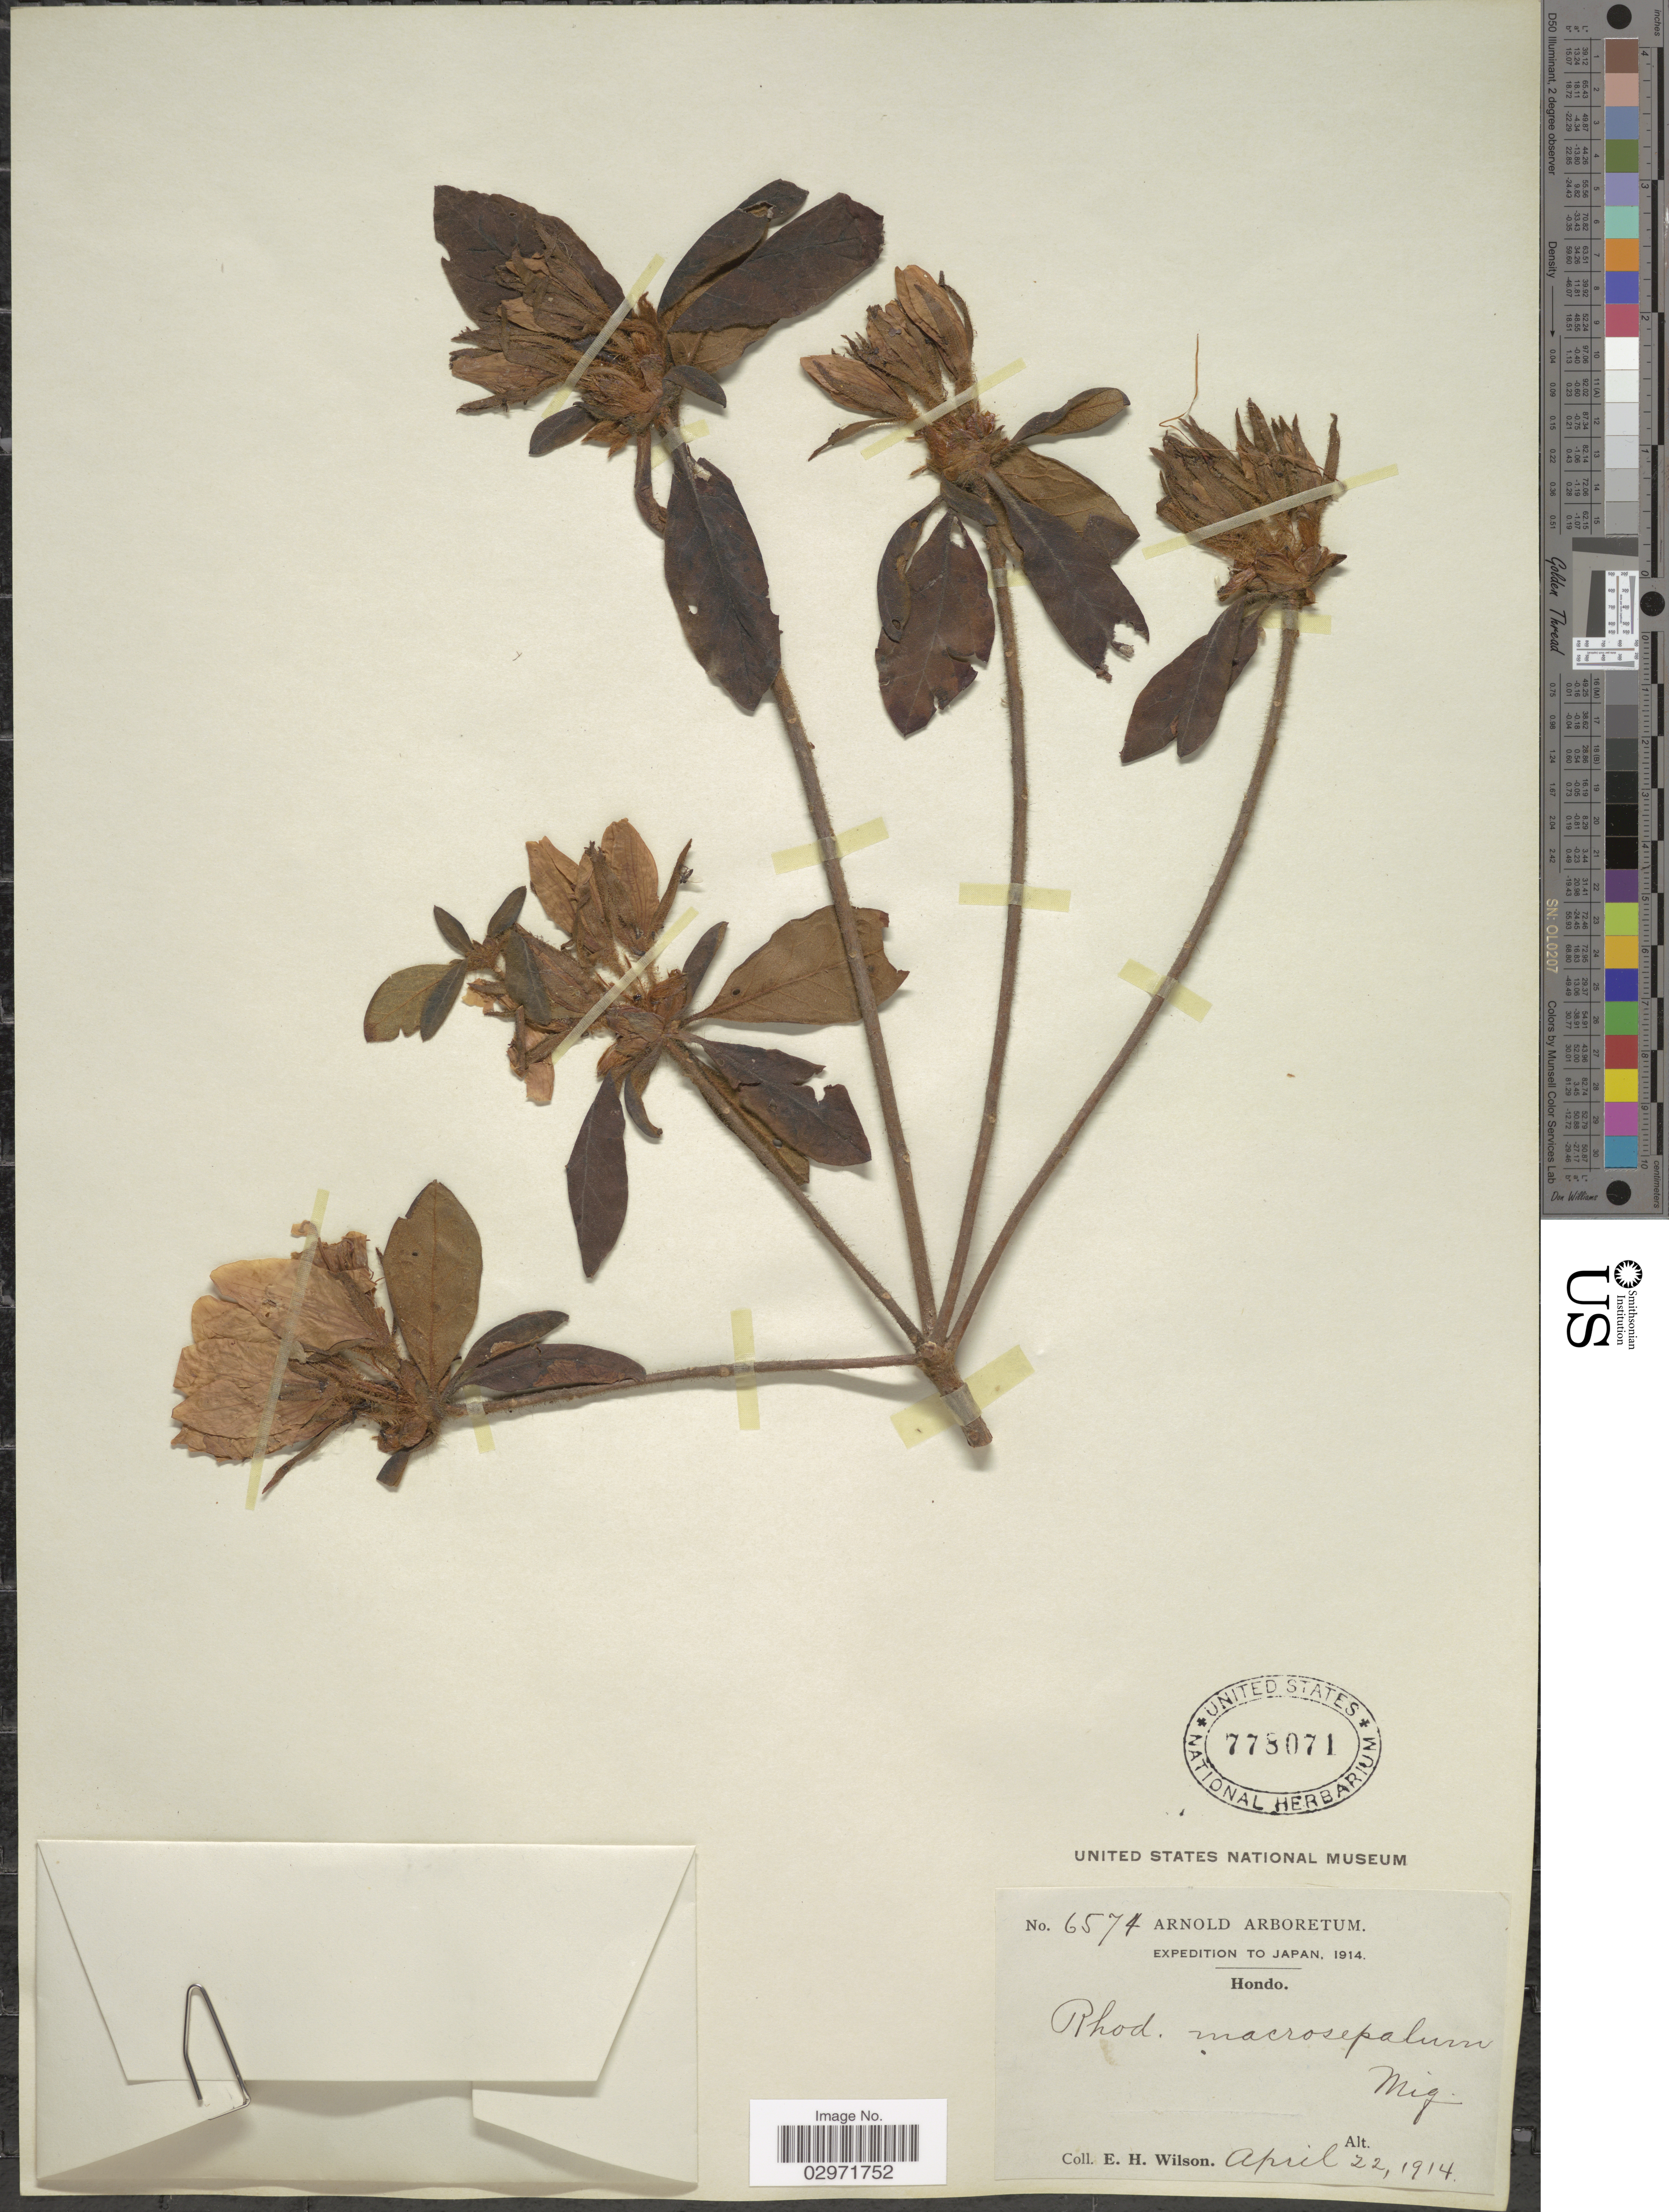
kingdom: Plantae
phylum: Tracheophyta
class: Magnoliopsida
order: Ericales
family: Ericaceae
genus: Rhododendron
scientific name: Rhododendron macrosepalum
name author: Maxim.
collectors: E. Wilson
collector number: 6574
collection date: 1914-04-22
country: Japan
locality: Hondo.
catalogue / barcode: US 778071